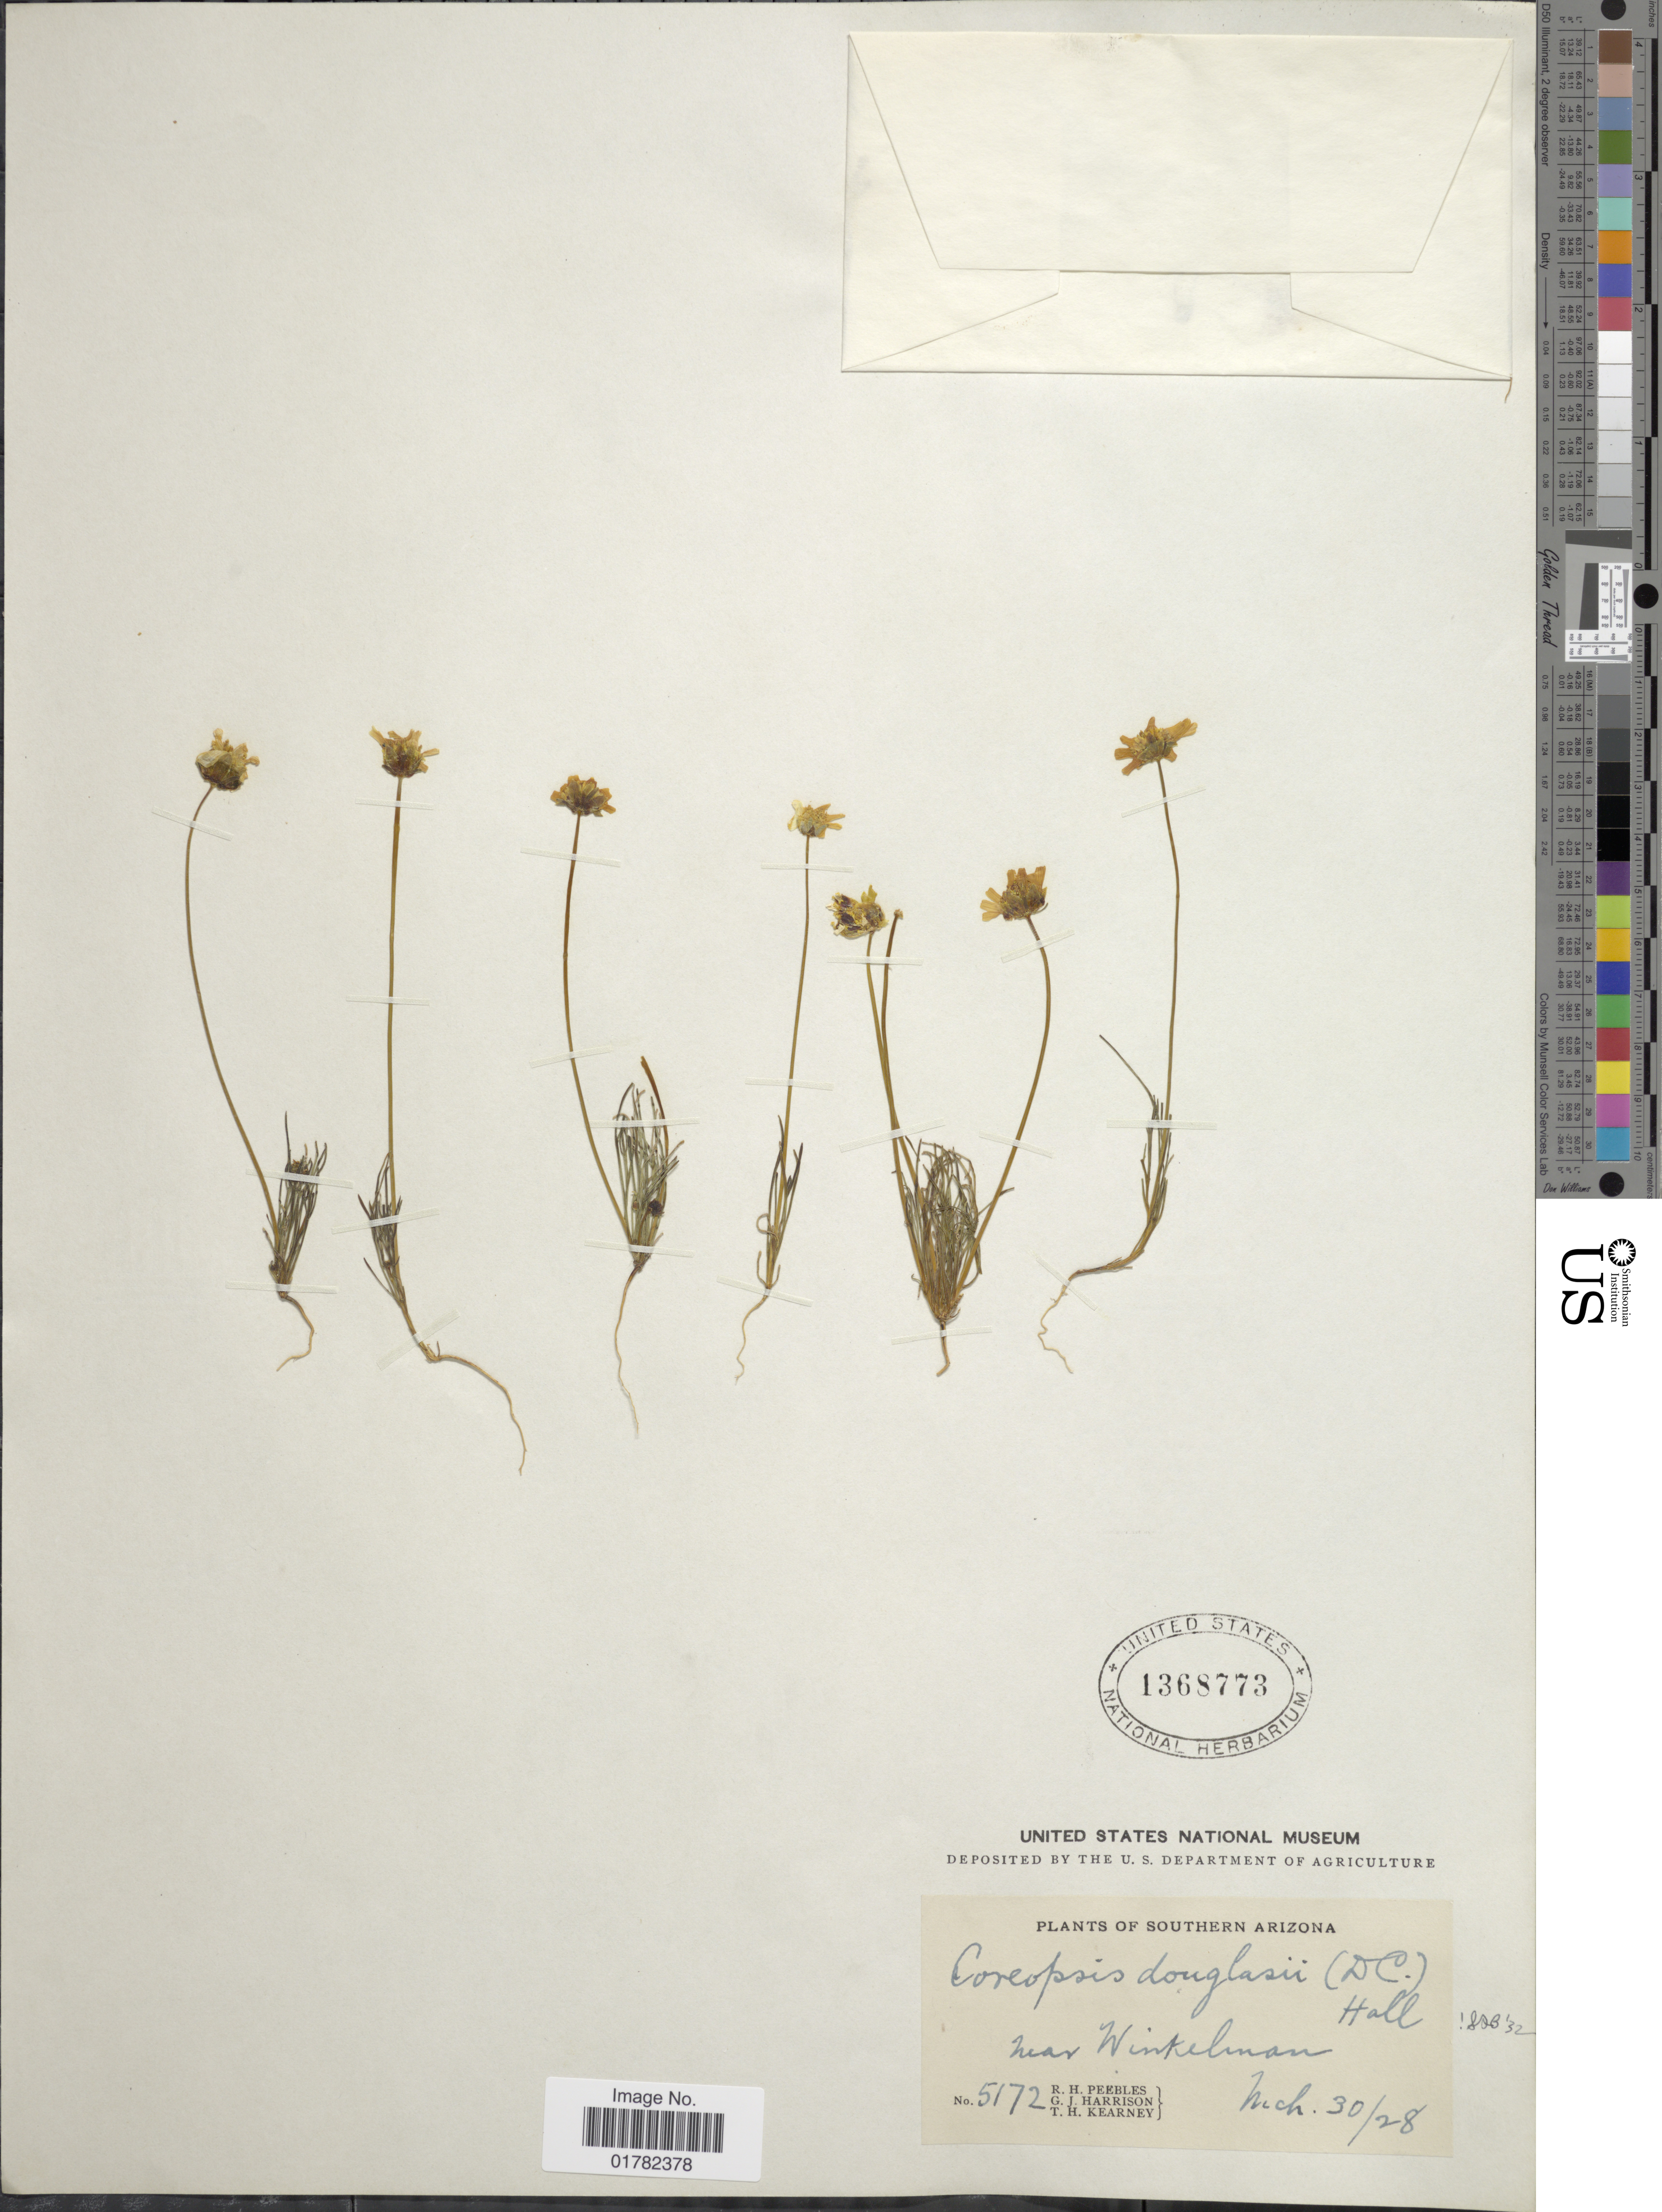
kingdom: Plantae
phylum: Tracheophyta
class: Magnoliopsida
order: Asterales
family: Asteraceae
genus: Coreopsis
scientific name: Coreopsis douglasii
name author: (DC.) H.M. Hall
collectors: R. H. Peebles, G. J. Harrison & T. H. Kearney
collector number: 5172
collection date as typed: Transcribed d/m/y: 30/3/28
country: United States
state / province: Arizona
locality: Southern Arizona, near Winkelman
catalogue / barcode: US 1368773